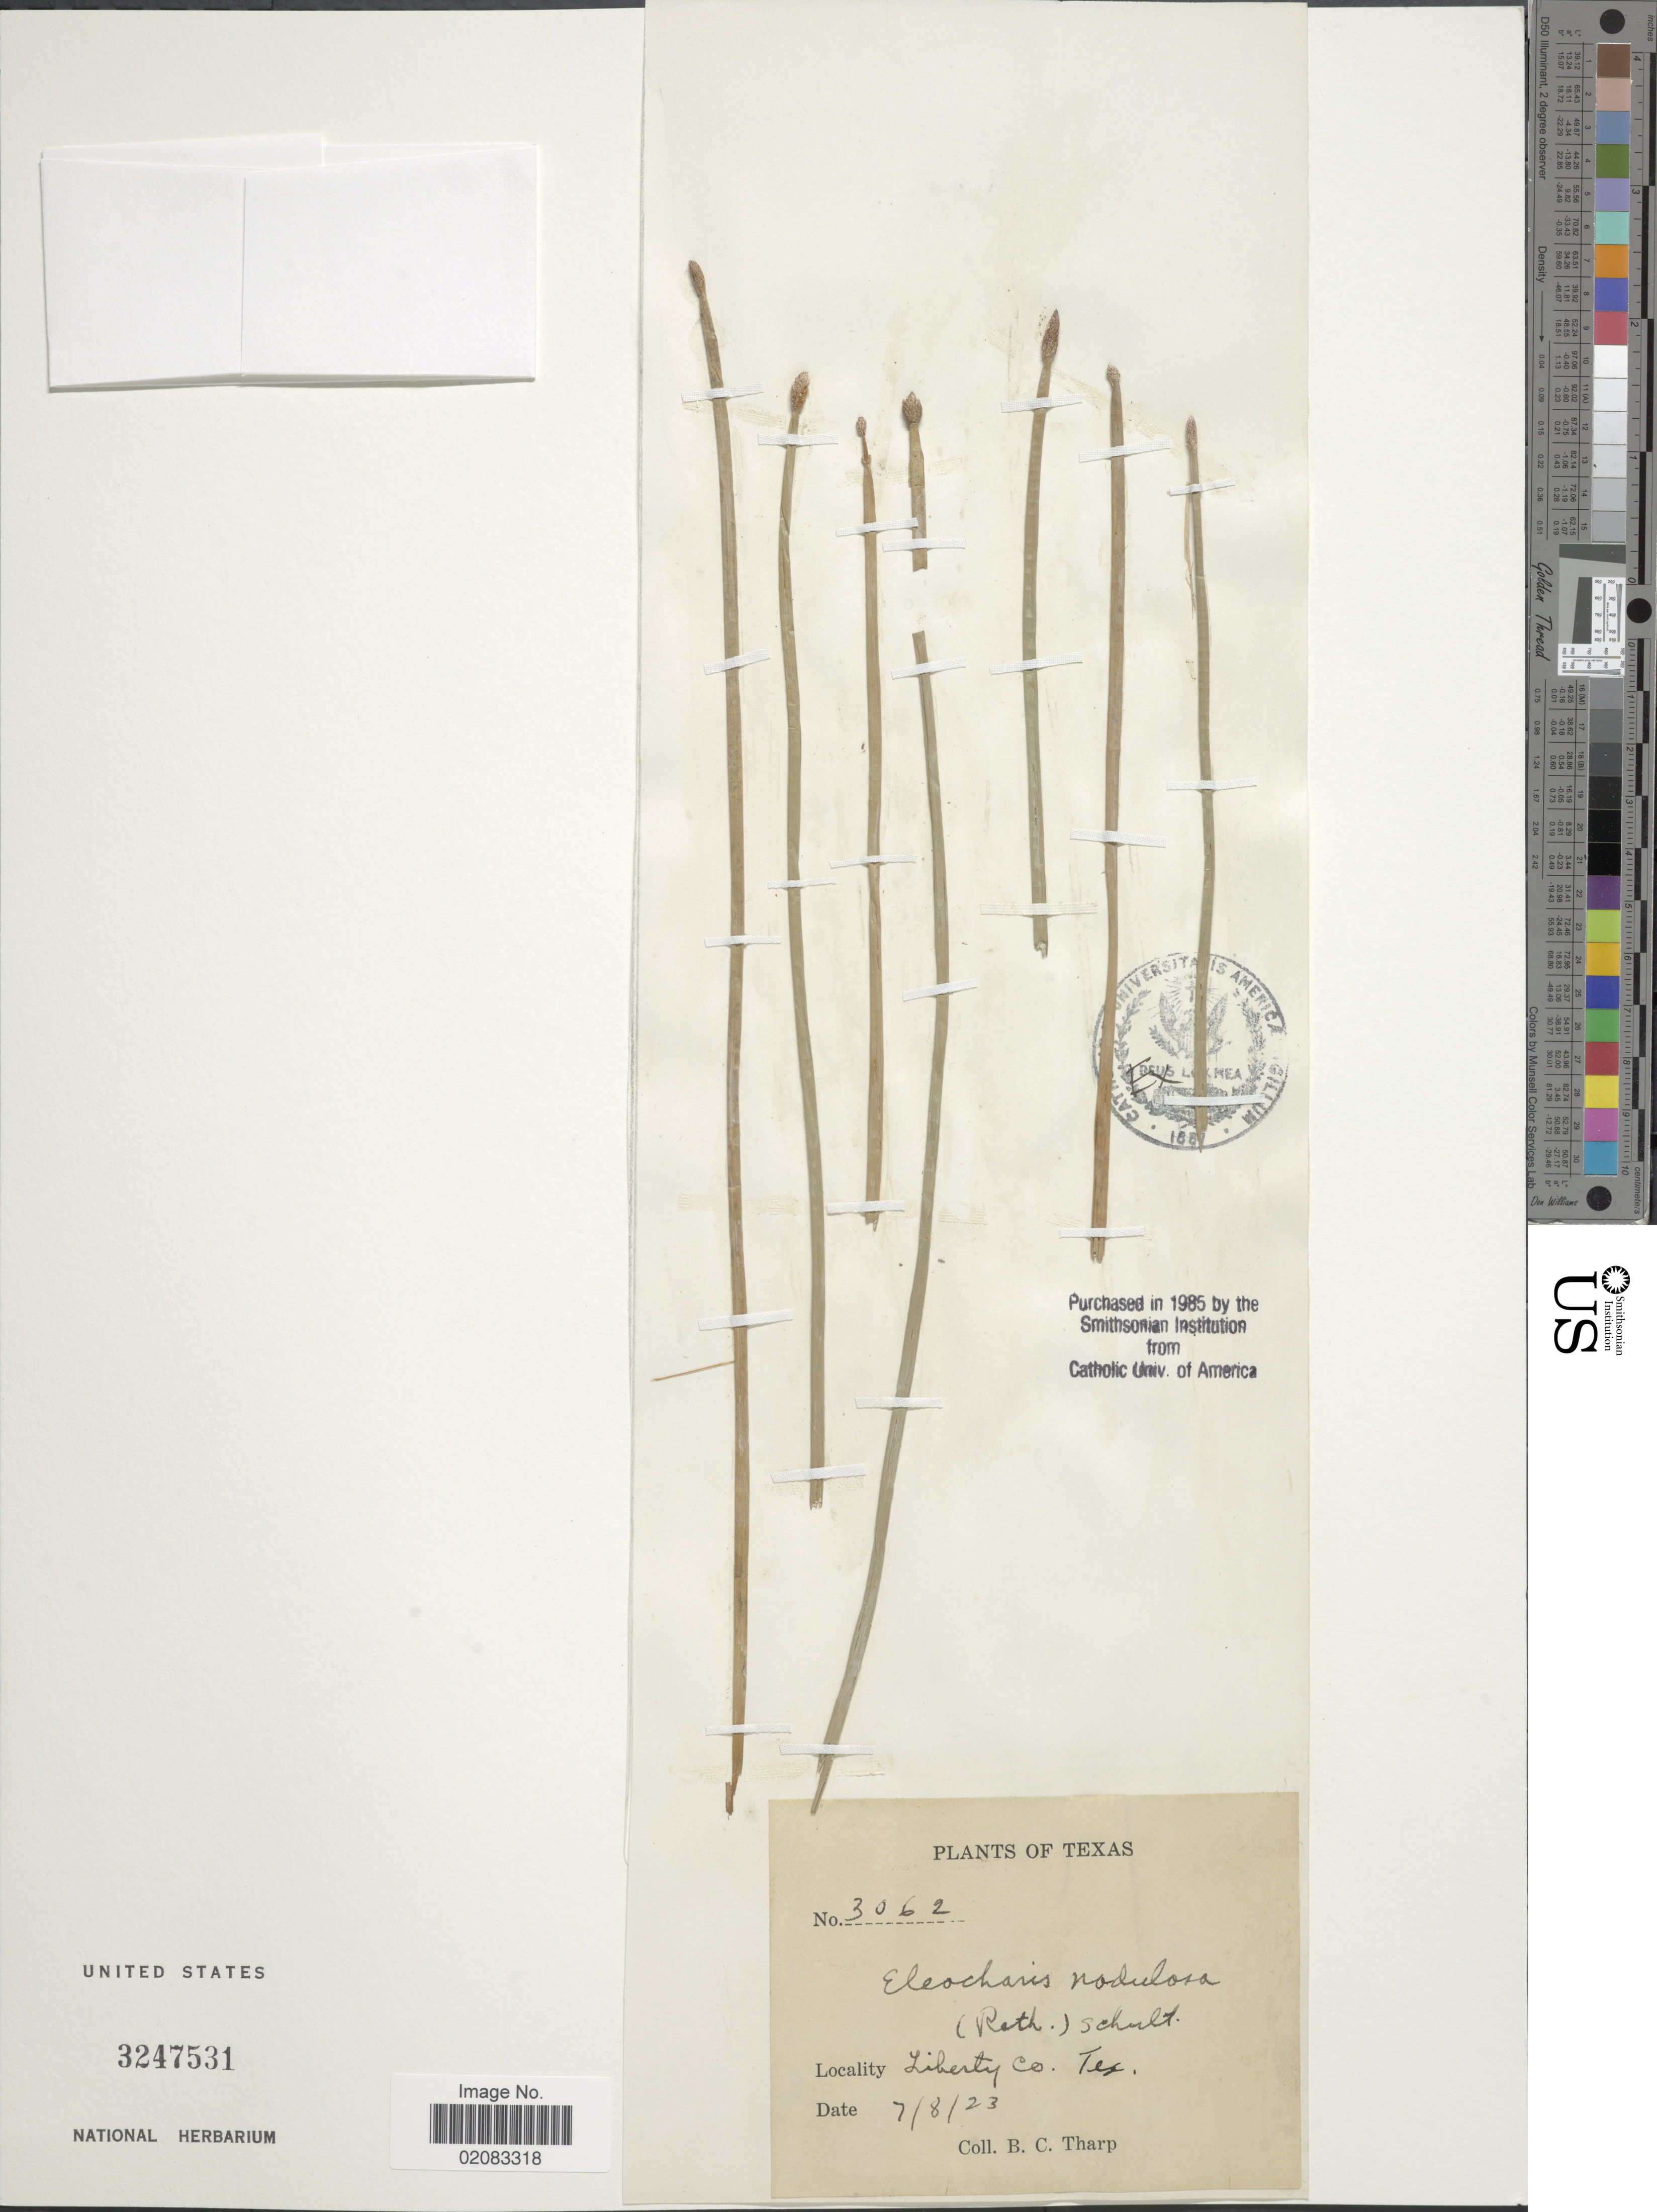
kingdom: Plantae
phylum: Tracheophyta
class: Liliopsida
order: Poales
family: Cyperaceae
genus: Eleocharis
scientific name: Eleocharis montana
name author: (Kunth) Roem. & Schult.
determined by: Strong, Mark T., (BOT), Smithsonian Institution - National Museum of Natural History (UNITED STATES)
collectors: B. C. Tharp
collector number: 3062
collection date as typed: Transcribed d/m/y: 8/7/23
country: United States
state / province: Texas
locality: Liberty Co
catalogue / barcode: US 3247531